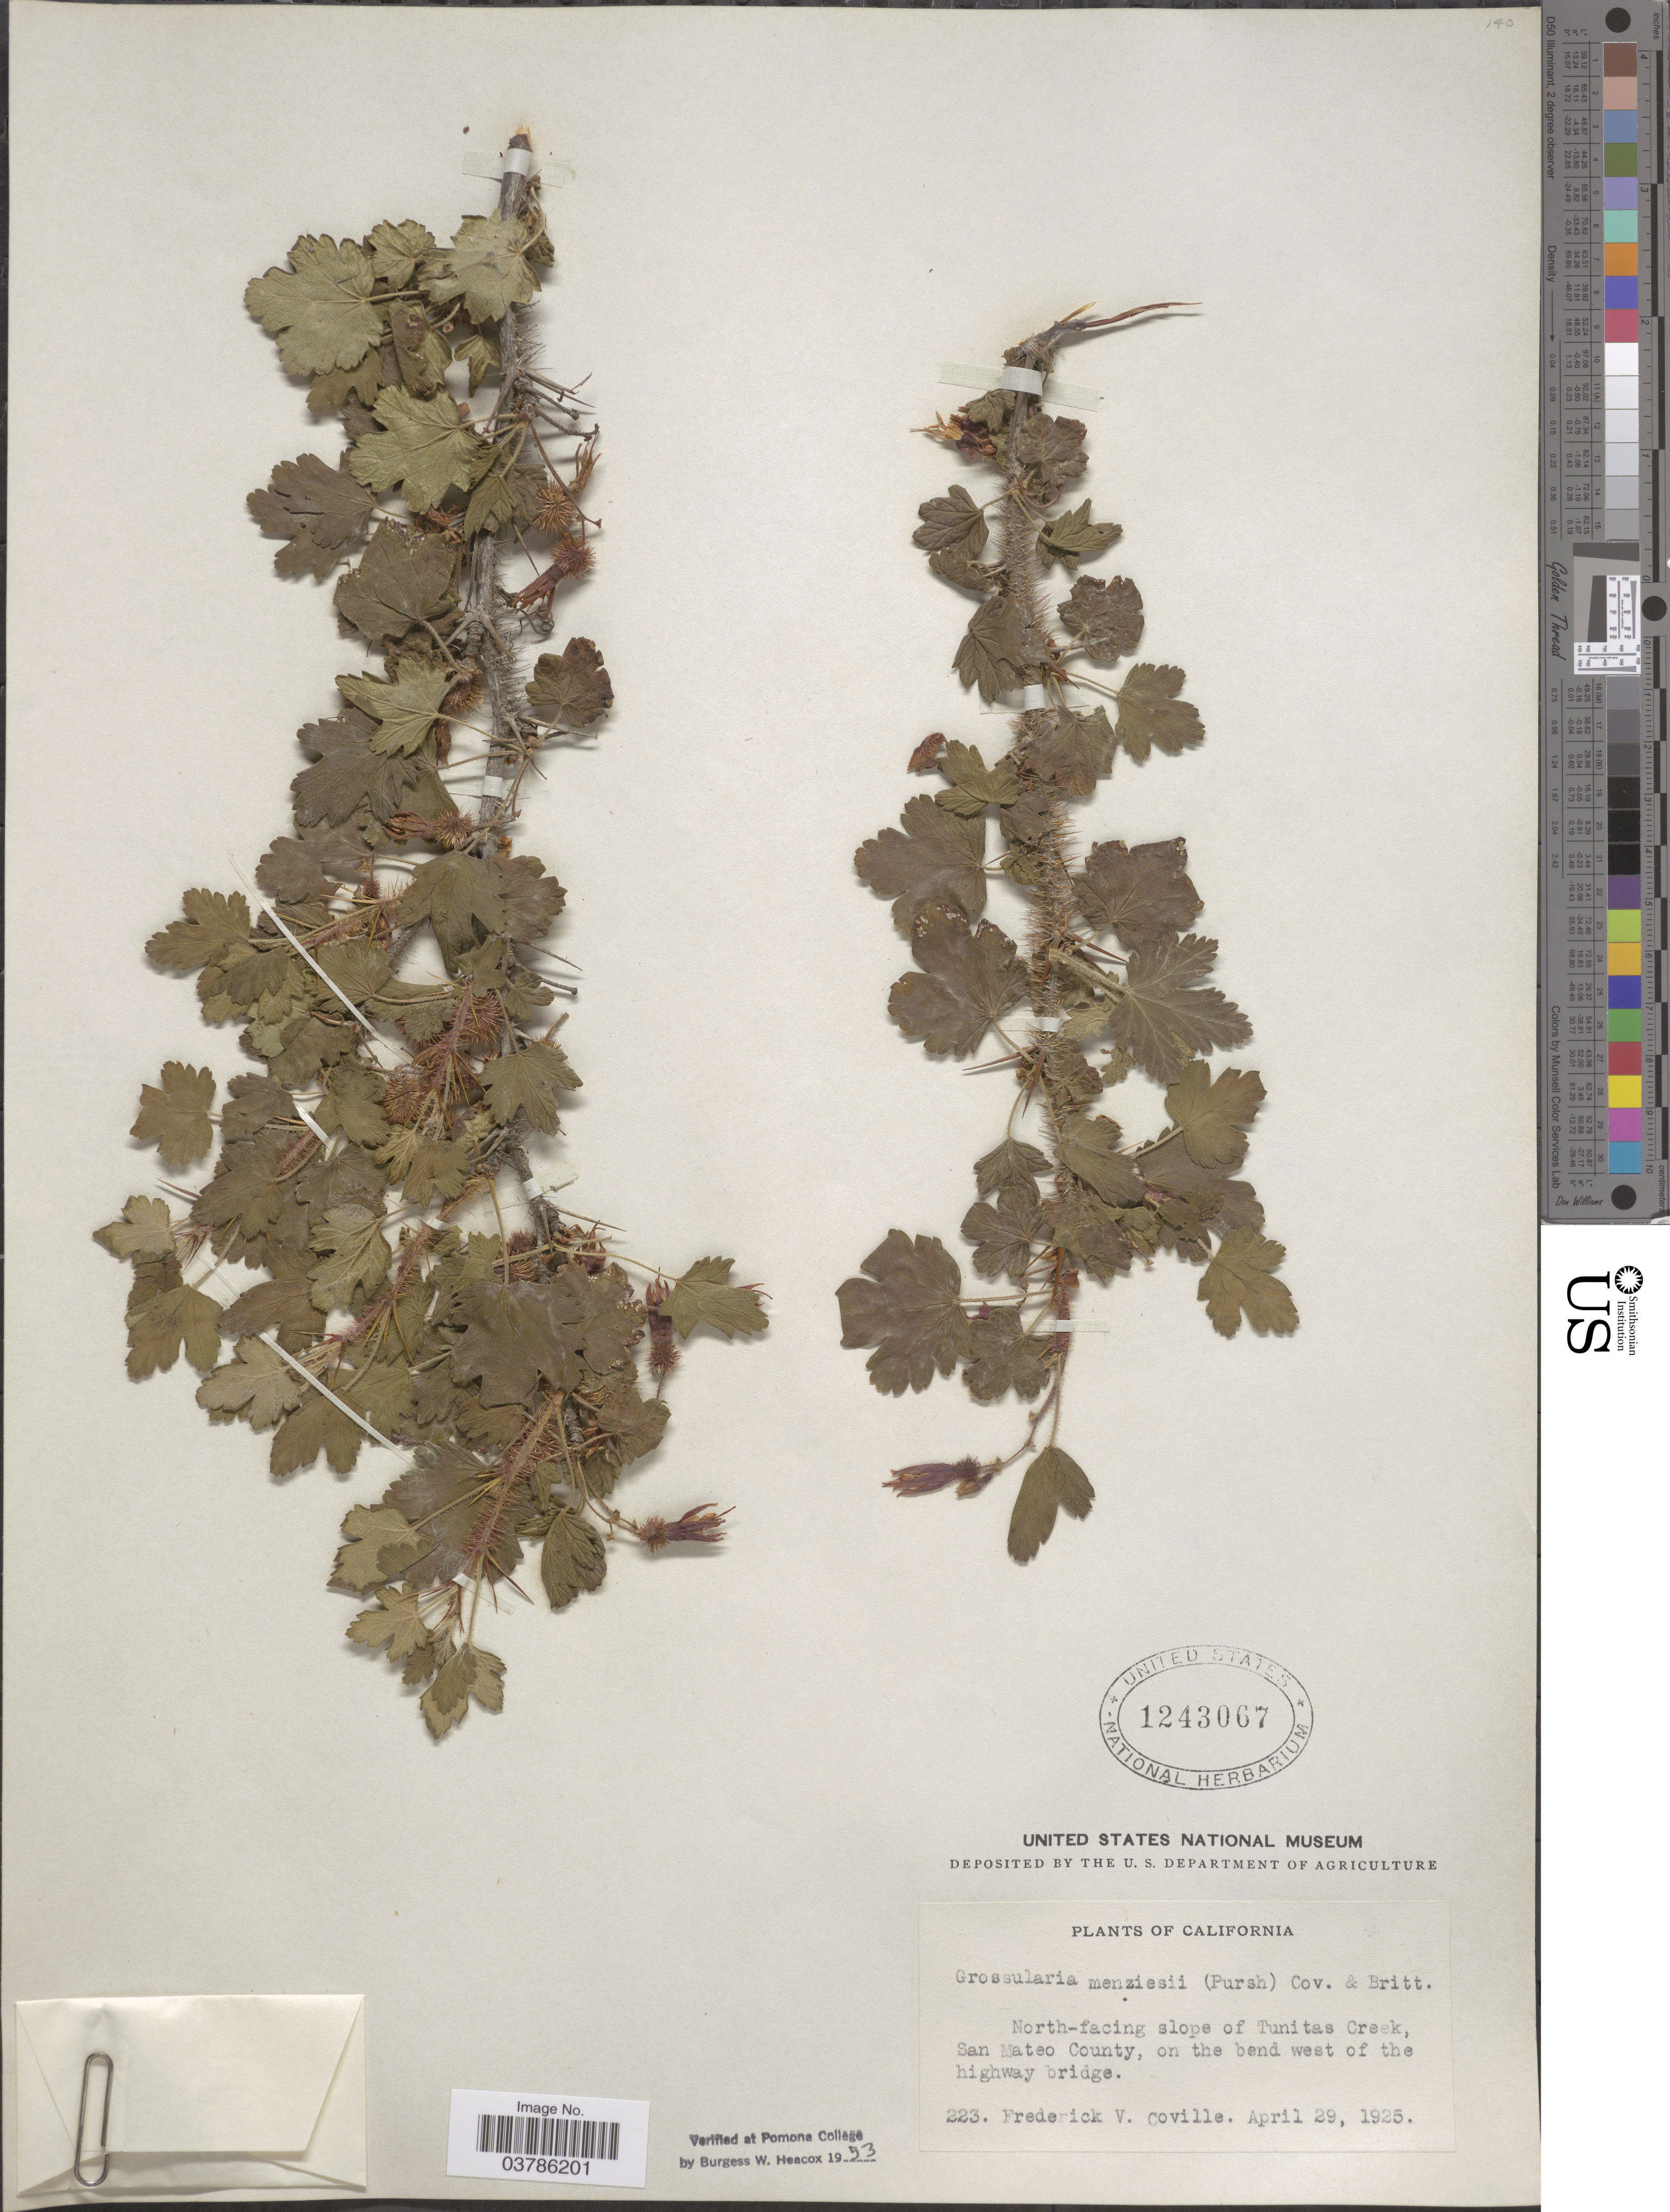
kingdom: Plantae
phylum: Tracheophyta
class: Magnoliopsida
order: Saxifragales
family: Grossulariaceae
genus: Ribes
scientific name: Ribes menziesii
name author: Pursh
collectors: F. V. Coville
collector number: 223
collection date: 1925-04-29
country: United States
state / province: California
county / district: San Mateo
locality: North-facing slope of Tunitas Creek, San Mateo County, on the bend west of the highway bridge.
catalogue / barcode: US 1243067